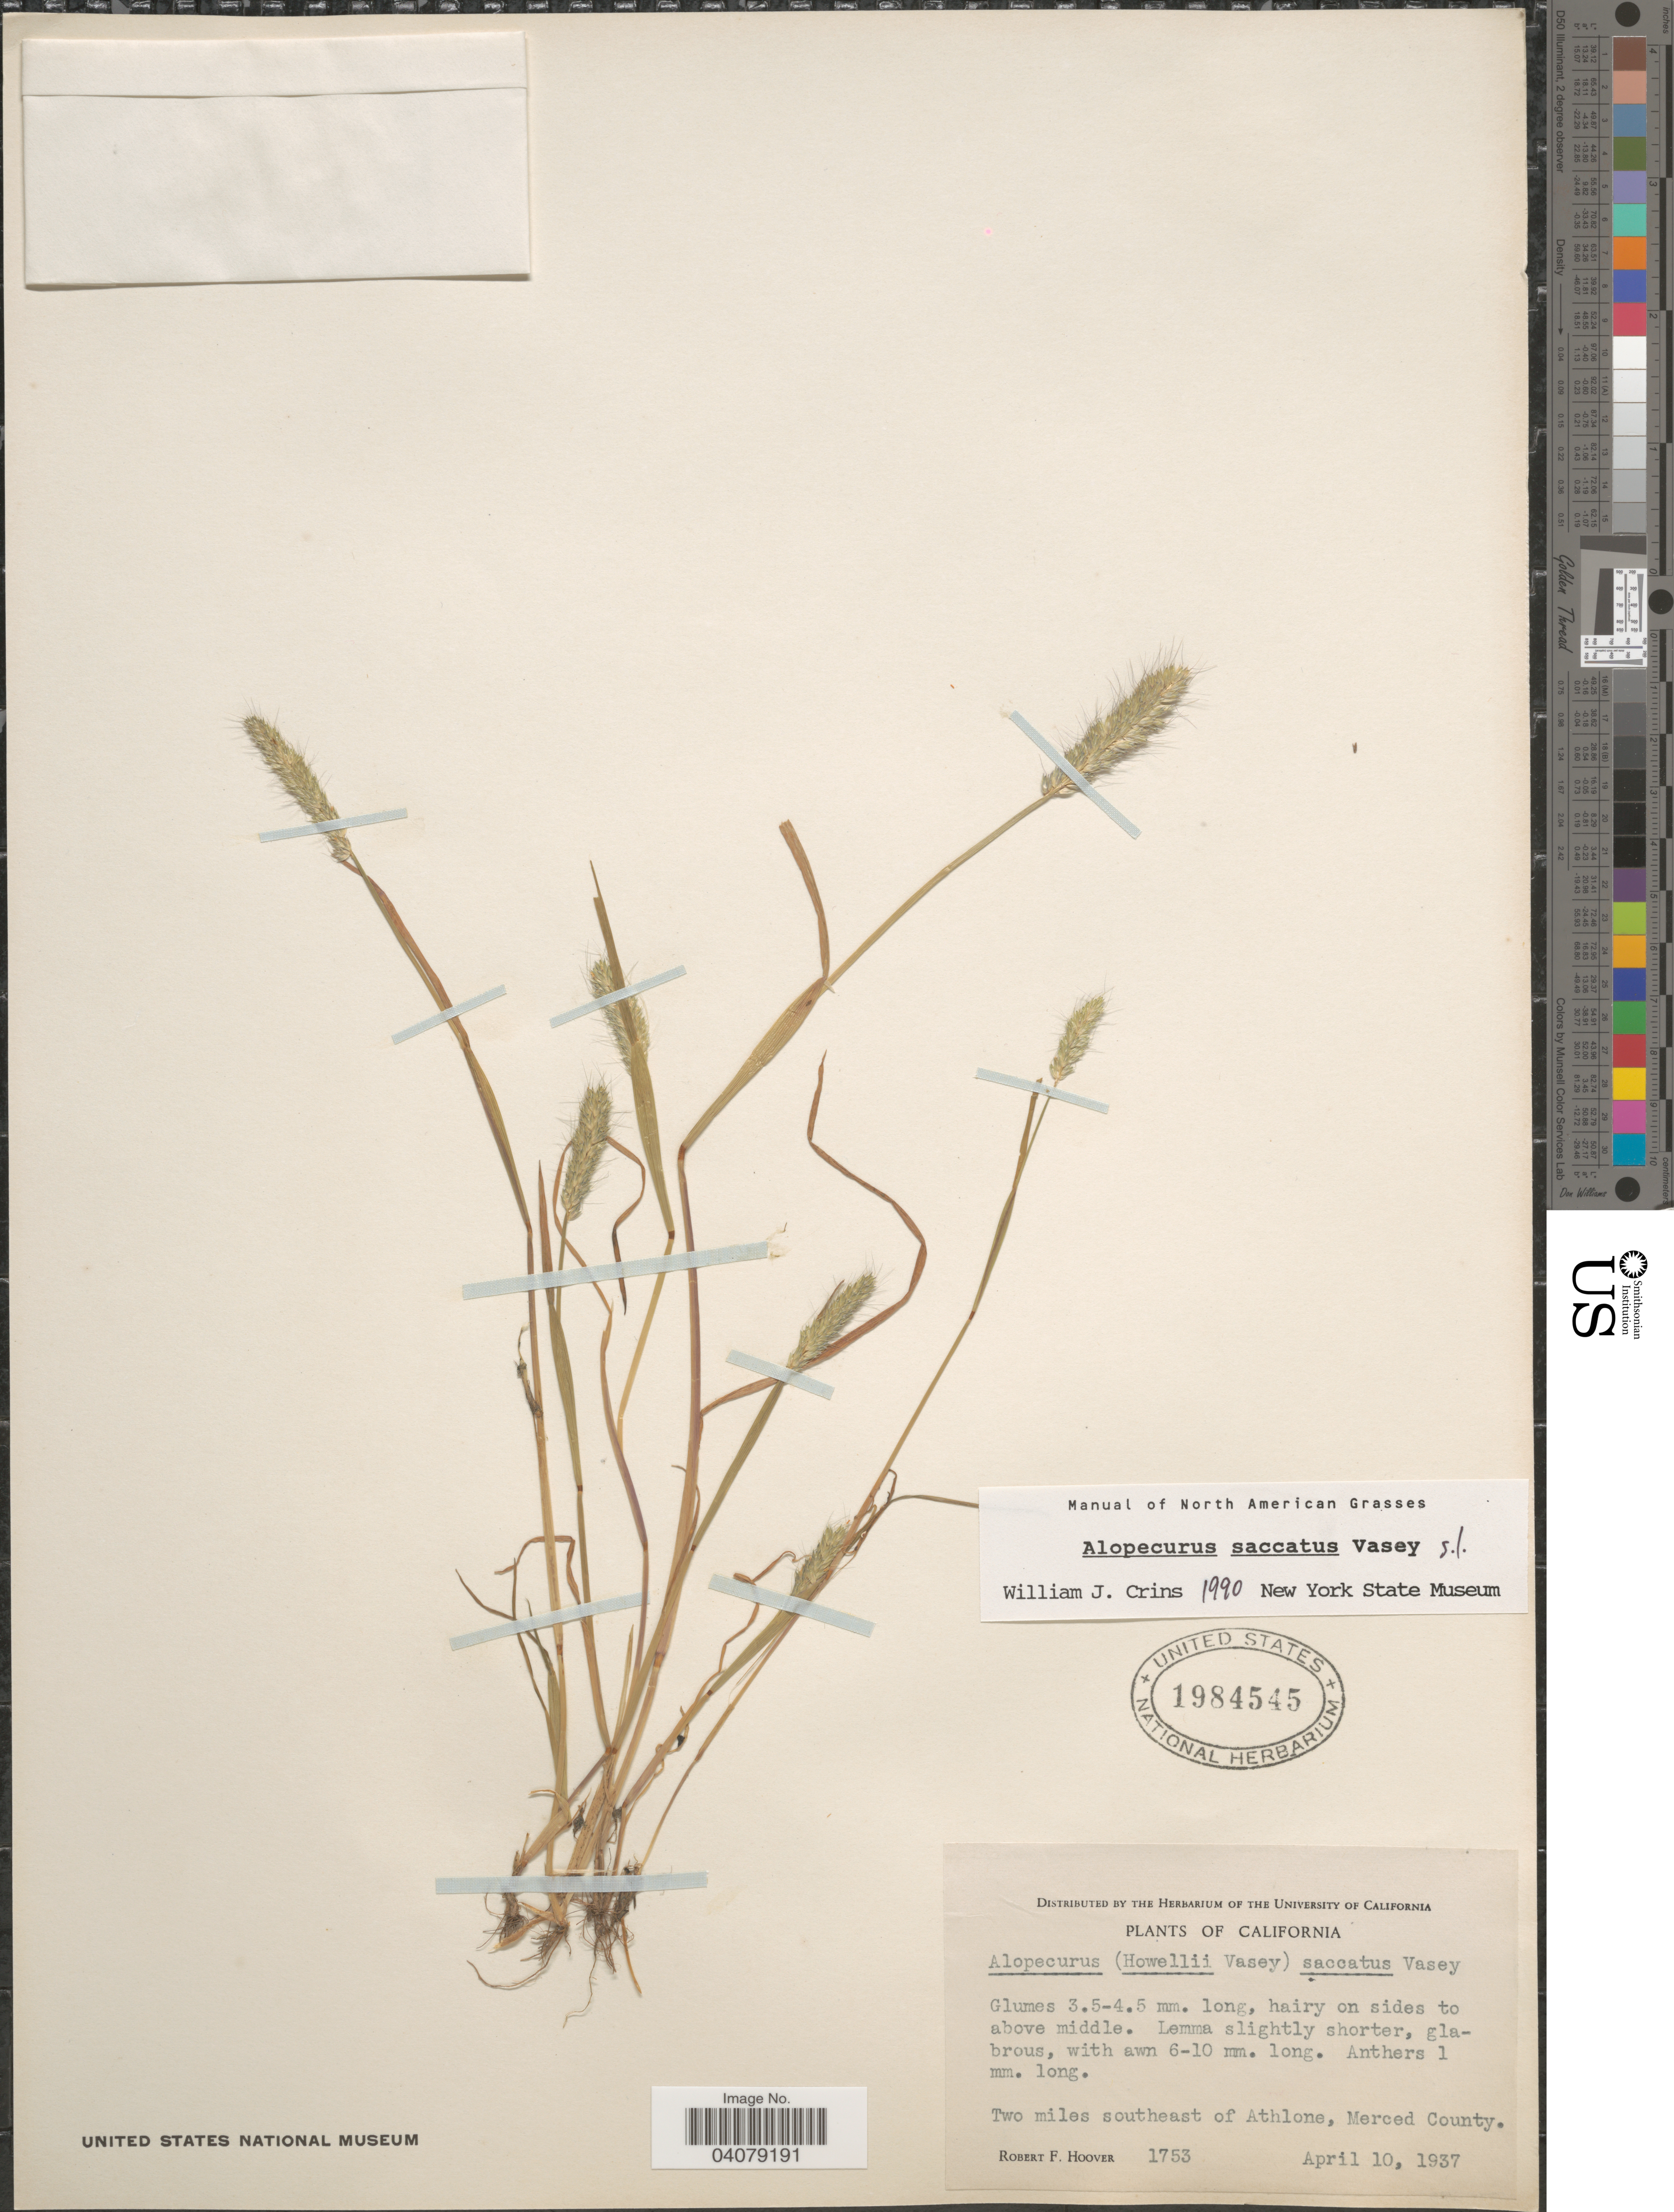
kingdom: Plantae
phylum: Tracheophyta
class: Liliopsida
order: Poales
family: Poaceae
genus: Alopecurus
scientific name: Alopecurus saccatus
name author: Vasey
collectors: R. F. Hoover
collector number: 1753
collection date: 1937-04-10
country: United States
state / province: California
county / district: Merced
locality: Two miles southeast of Athlone, Merced County.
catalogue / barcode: US 1984545